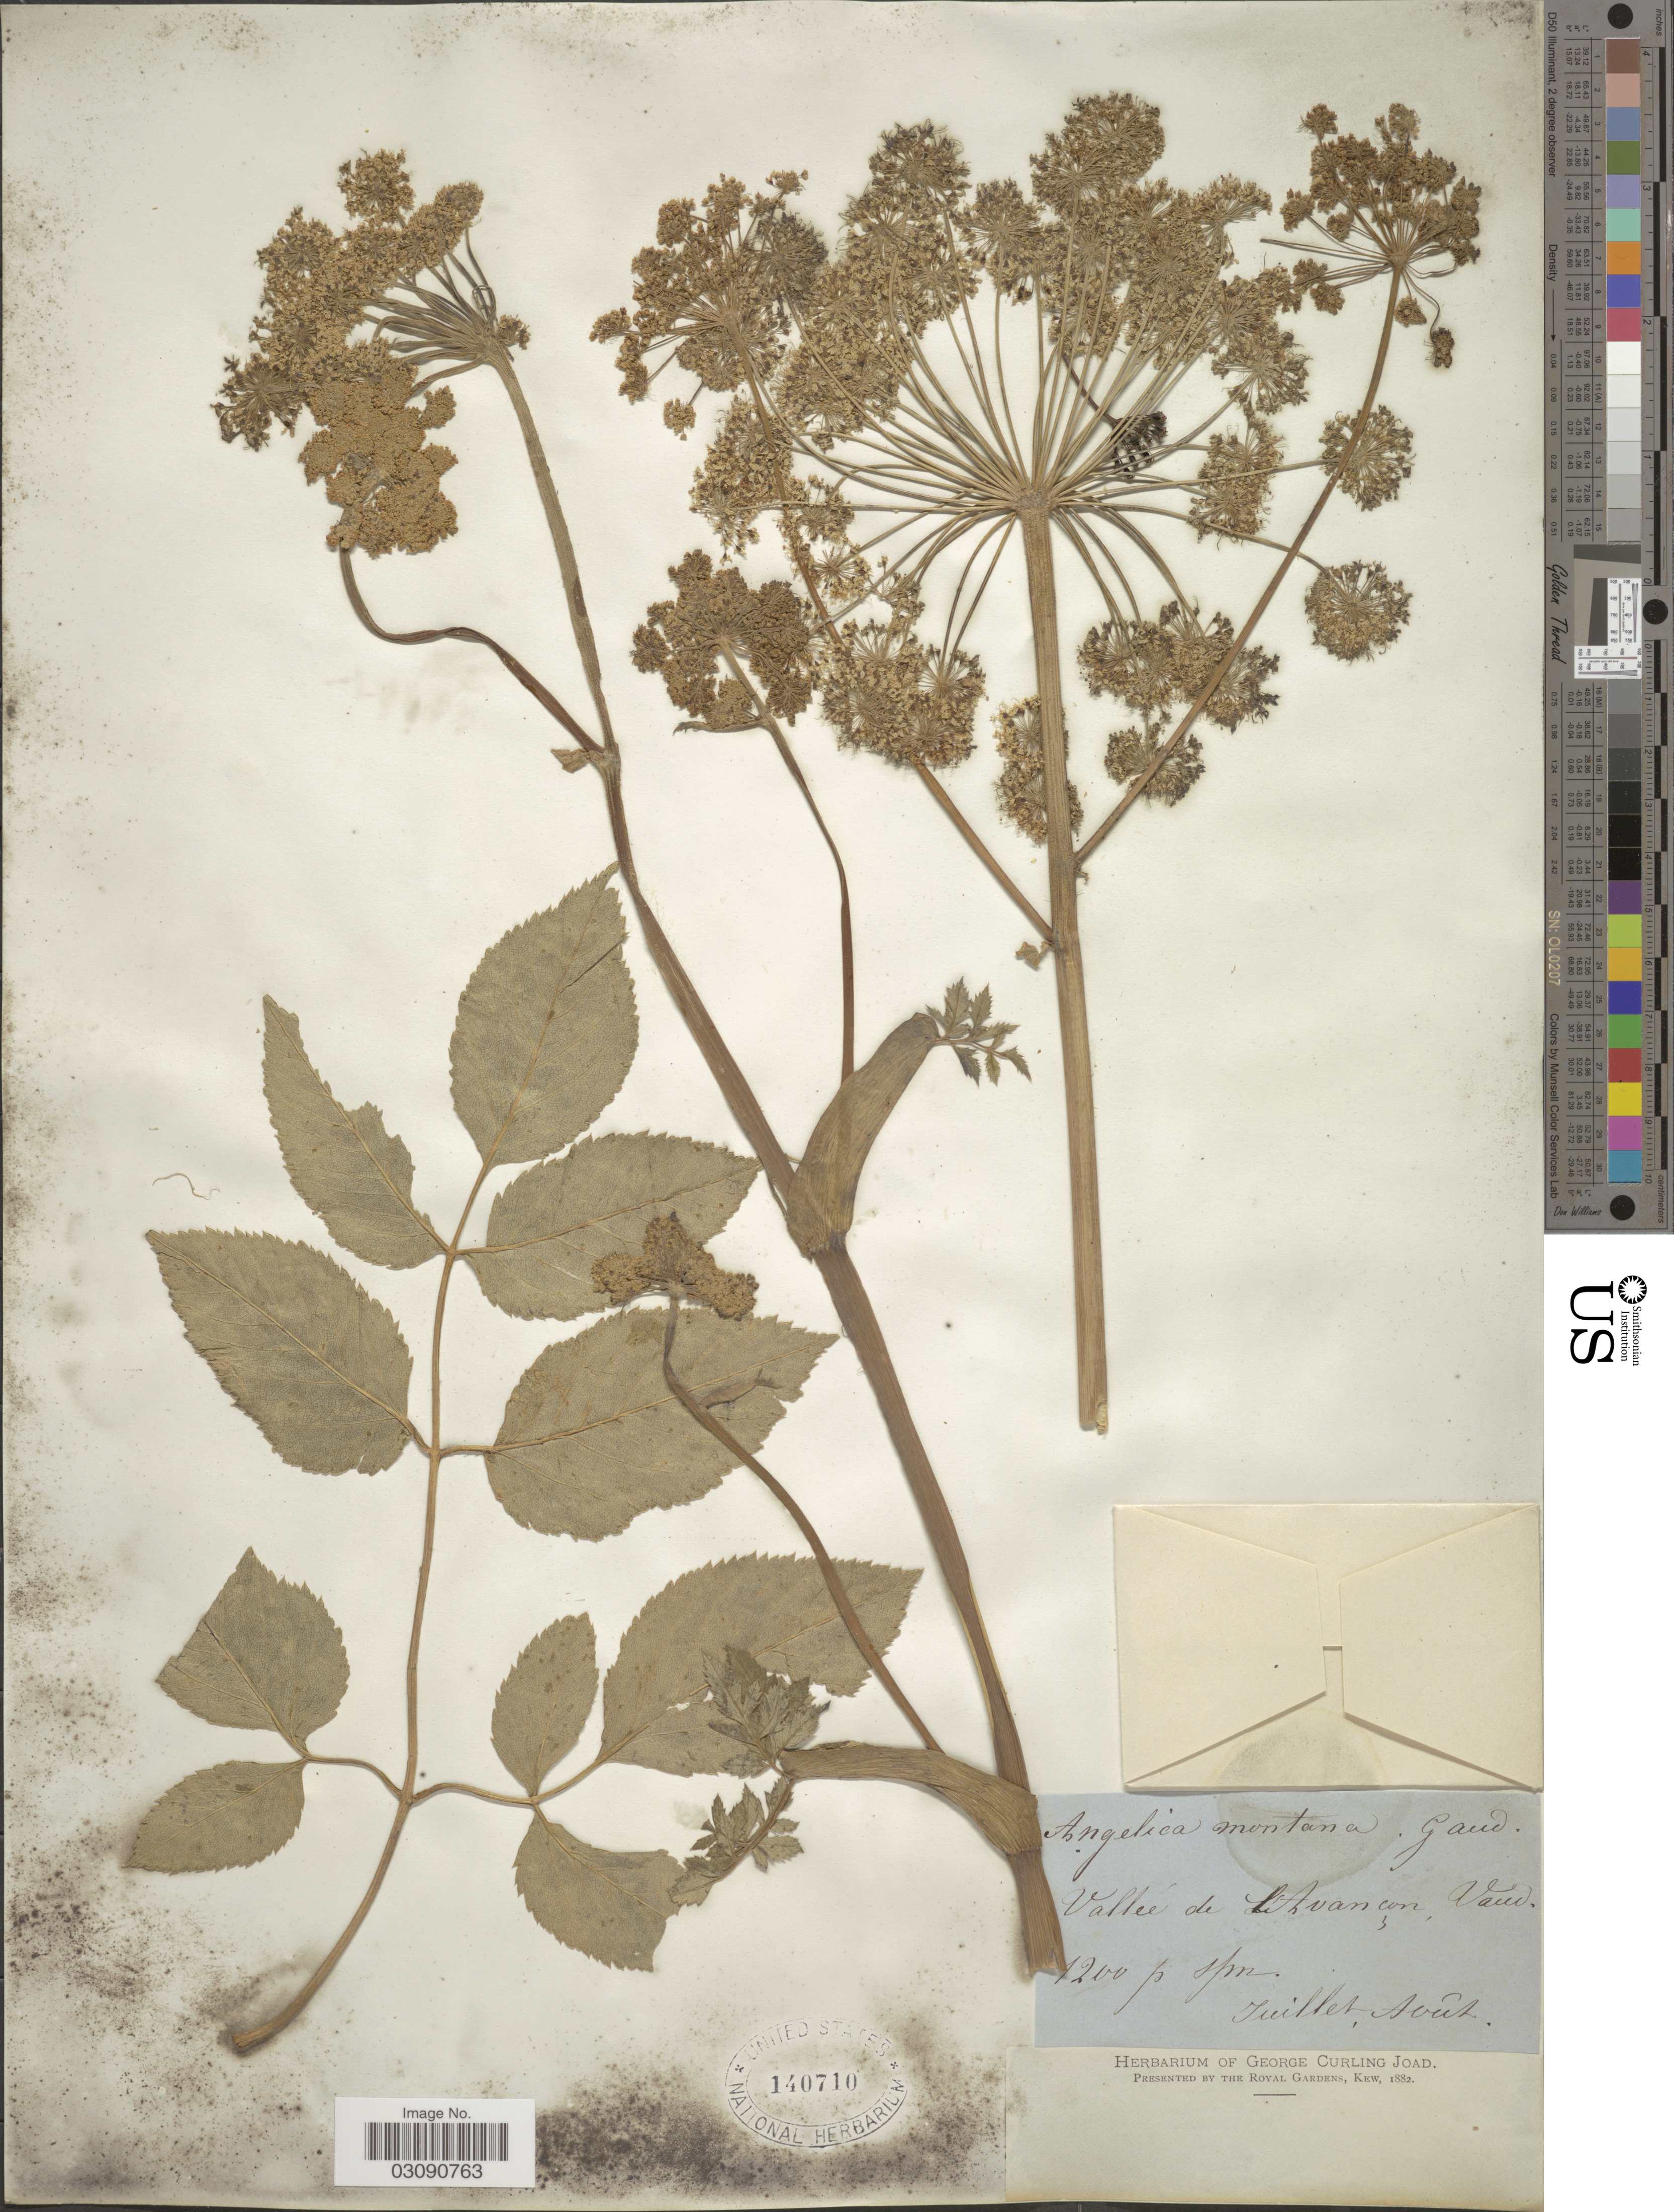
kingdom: Plantae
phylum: Tracheophyta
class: Magnoliopsida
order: Apiales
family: Apiaceae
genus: Angelica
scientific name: Angelica montana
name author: Brot.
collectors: ex herb. George Curling Joad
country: Switzerland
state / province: Vaud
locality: Vallée de Litvancon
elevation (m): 1200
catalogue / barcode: US 140710